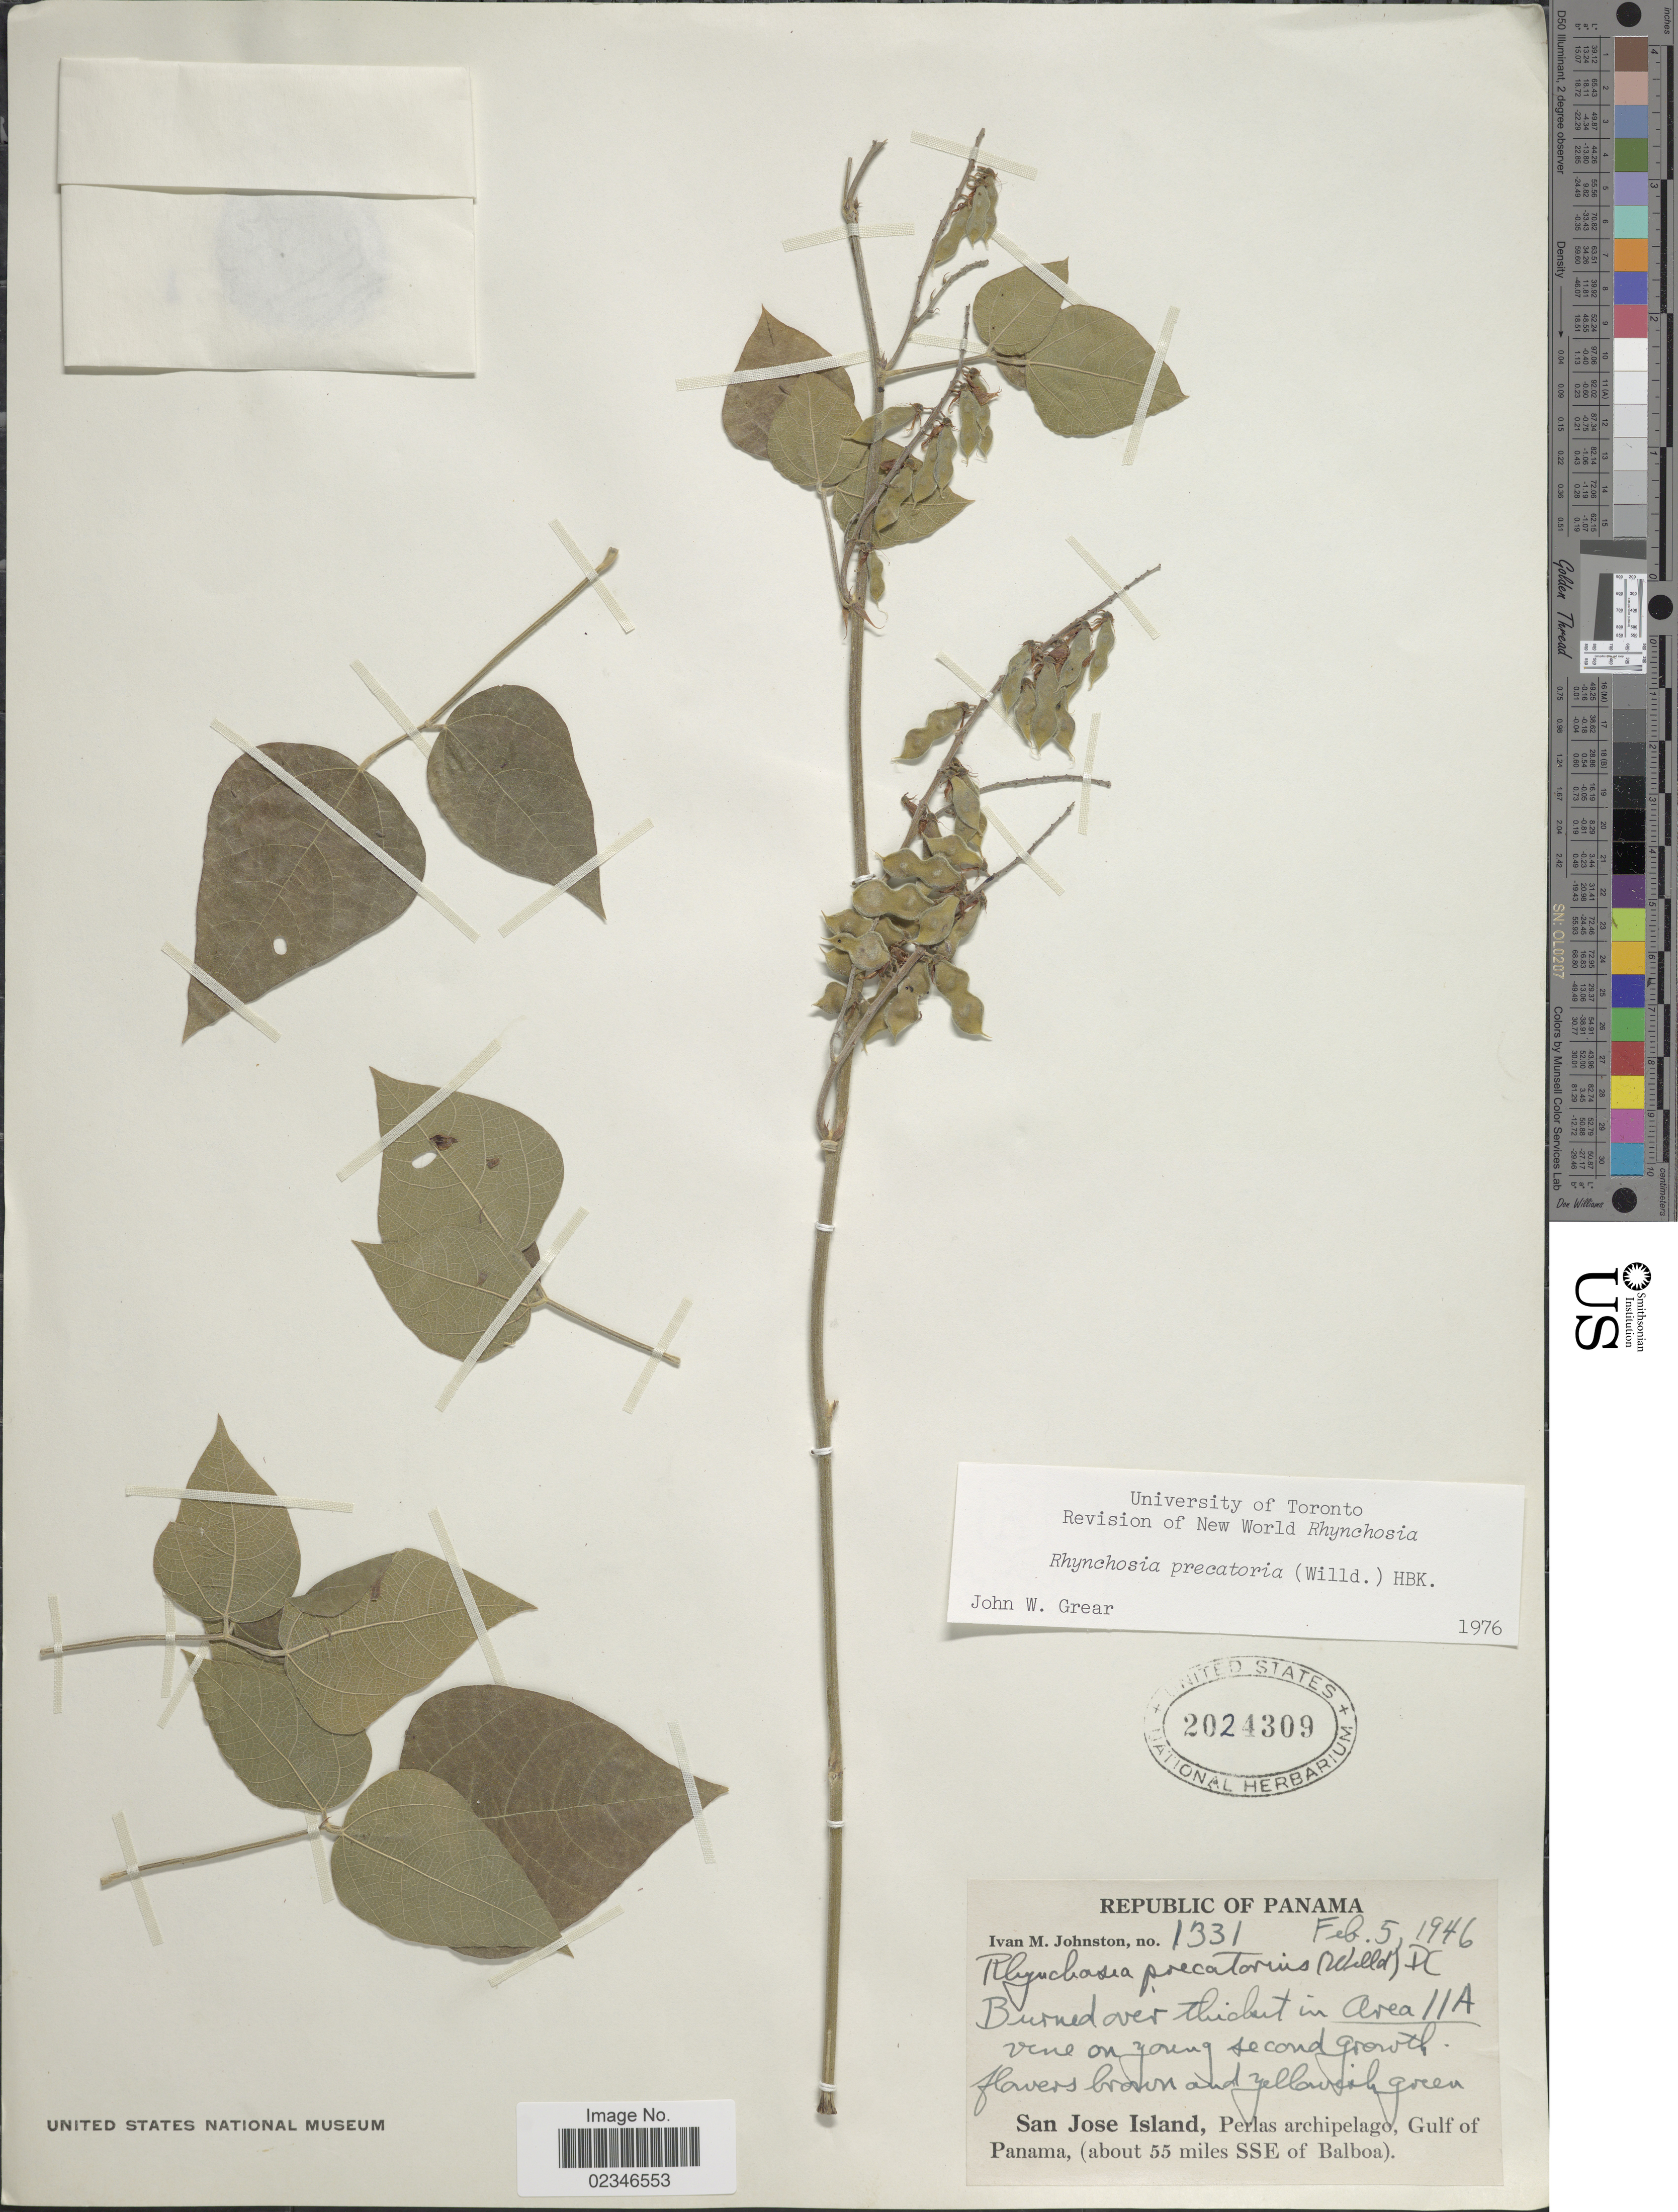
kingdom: Plantae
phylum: Tracheophyta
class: Magnoliopsida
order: Fabales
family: Fabaceae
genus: Rhynchosia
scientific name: Rhynchosia precatoria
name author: (Willd.) DC.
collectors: I.M. Johnston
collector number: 1331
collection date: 1946-02-05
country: Panama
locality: San Jose Island, Perlas archipelago, Gulf of Panama, (about 55 miles SSE of Balboa)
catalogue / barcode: US 2024309